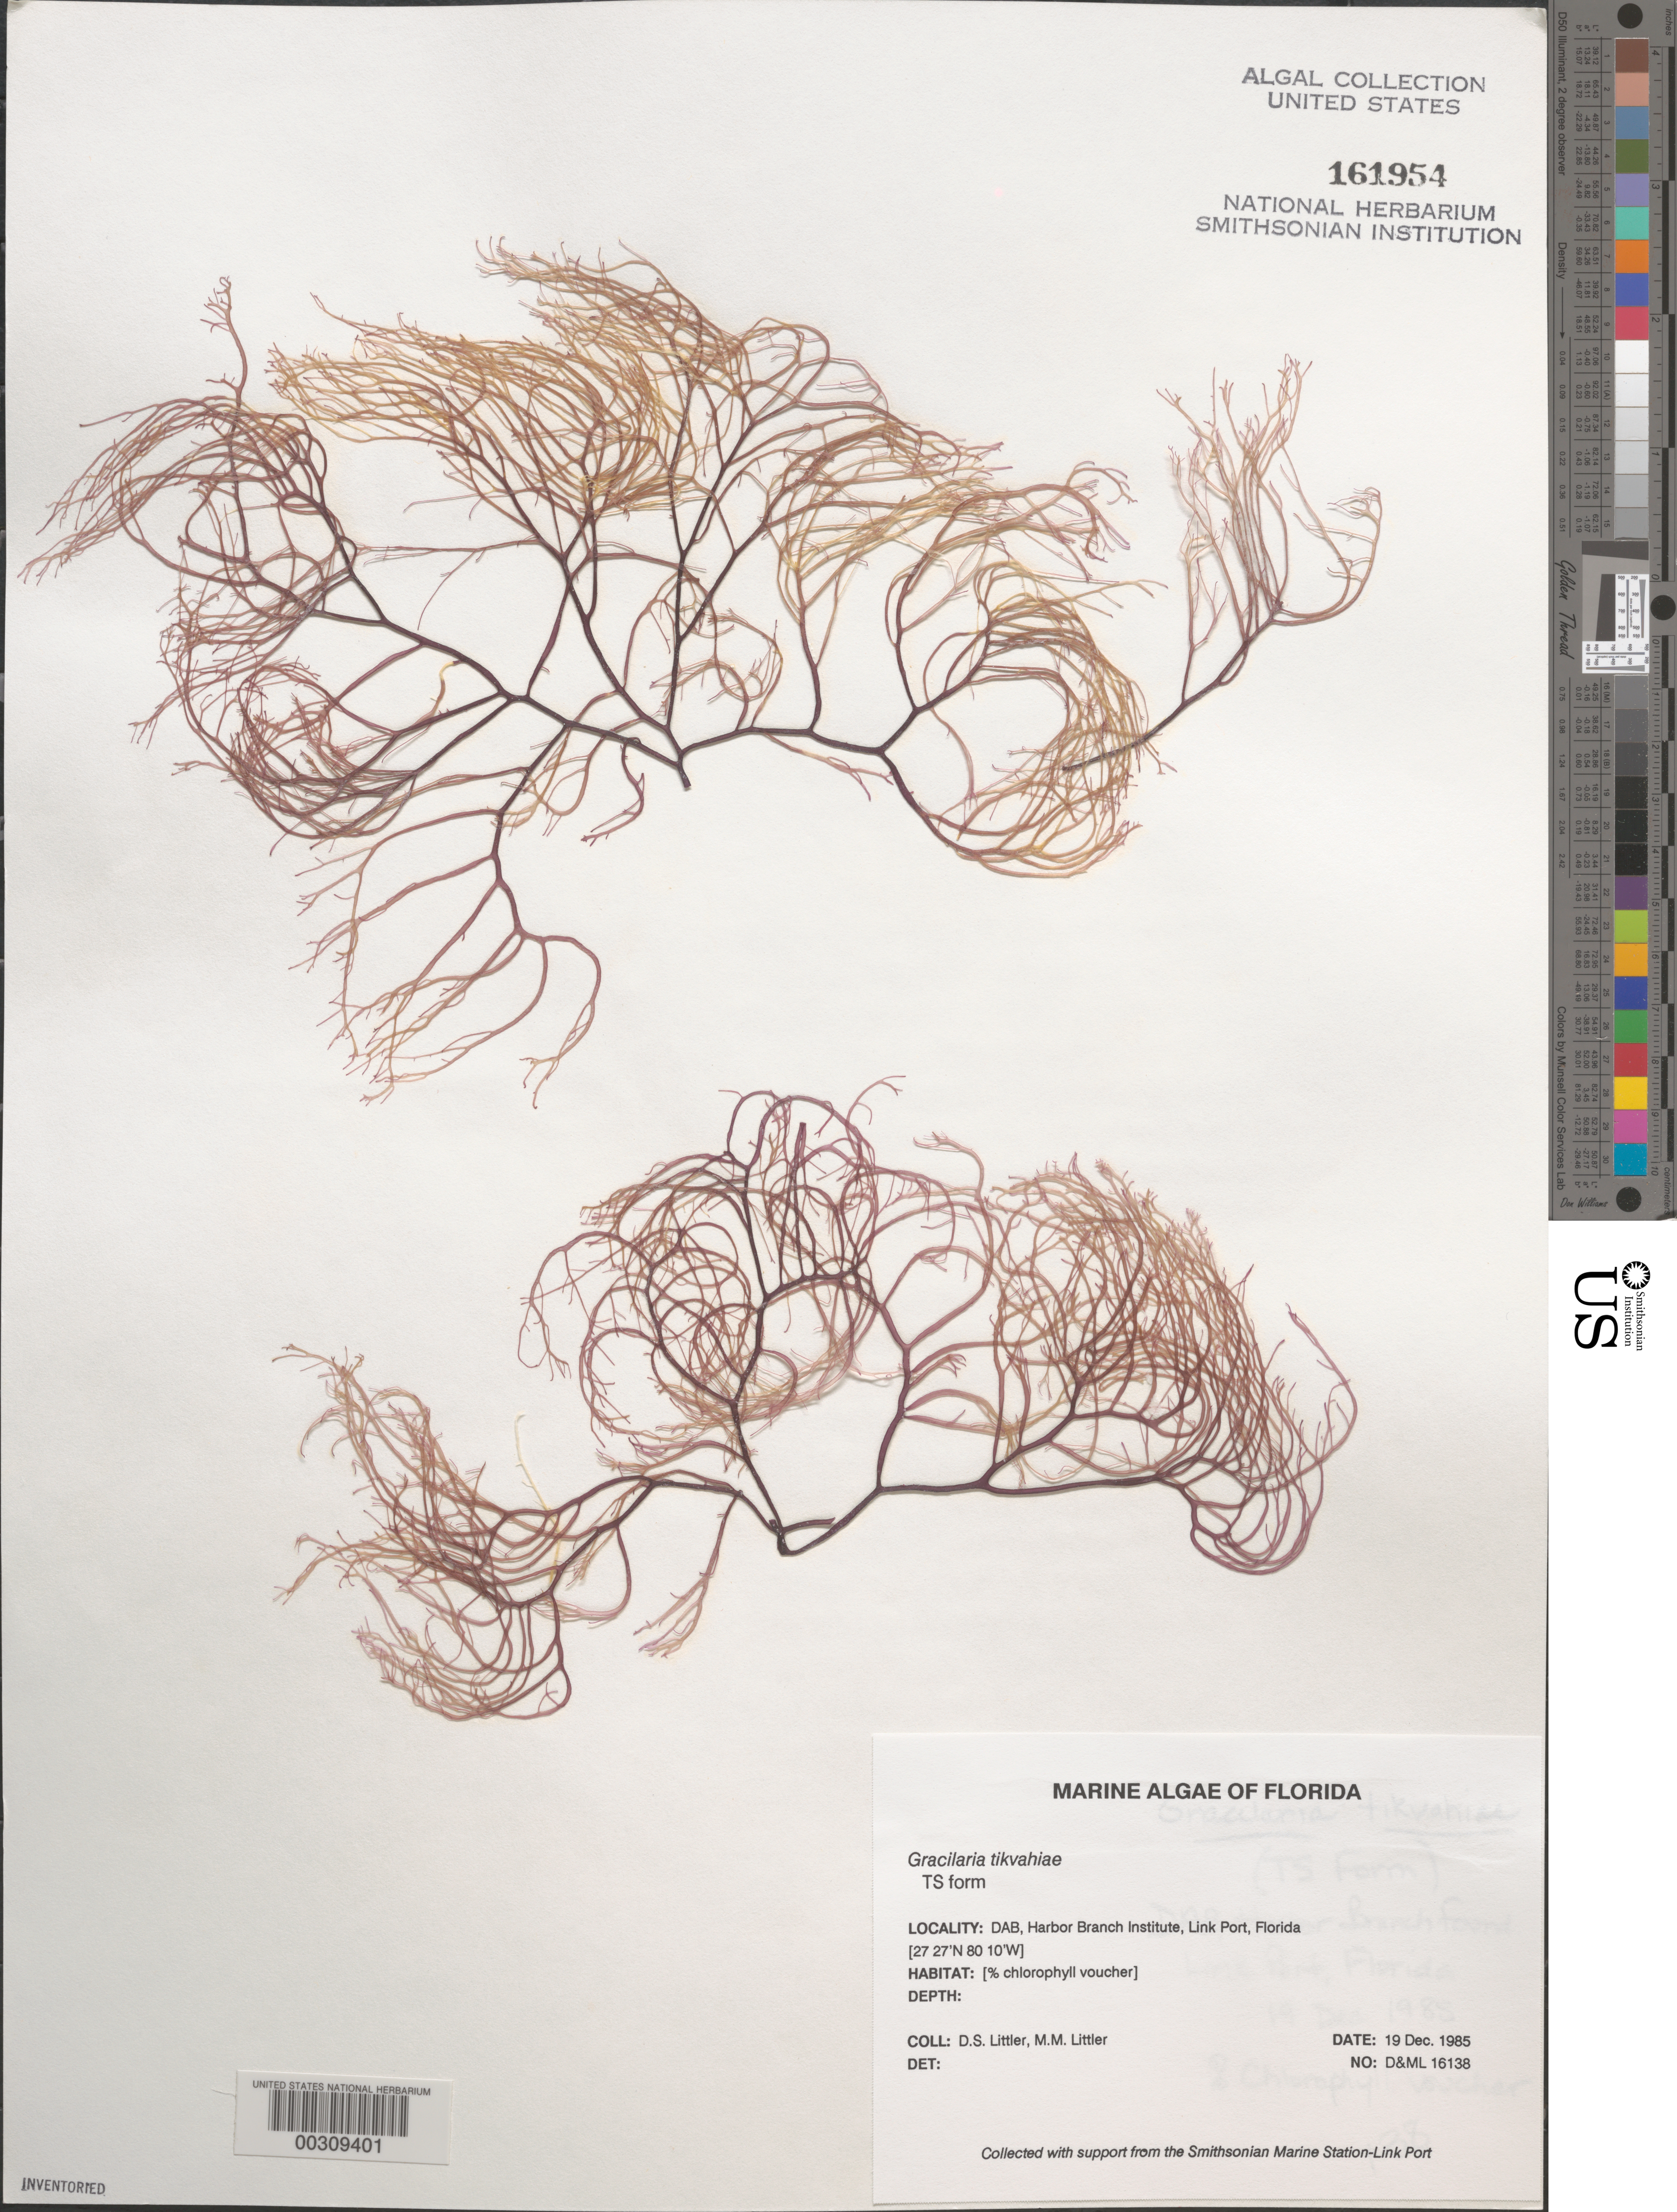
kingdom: Plantae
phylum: Rhodophyta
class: Florideophyceae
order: Gracilariales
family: Gracilariaceae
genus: Gracilaria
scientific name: Gracilaria tikvahiae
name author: McLachlan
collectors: D. S. Littler & M. M. Littler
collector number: D&ML 16138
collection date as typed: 19 Dec 1985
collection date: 1985-12-19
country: United States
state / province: Florida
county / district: Saint Lucie County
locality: Harbor Branch Oceanographic Institutue, Link Port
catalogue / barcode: US 161954